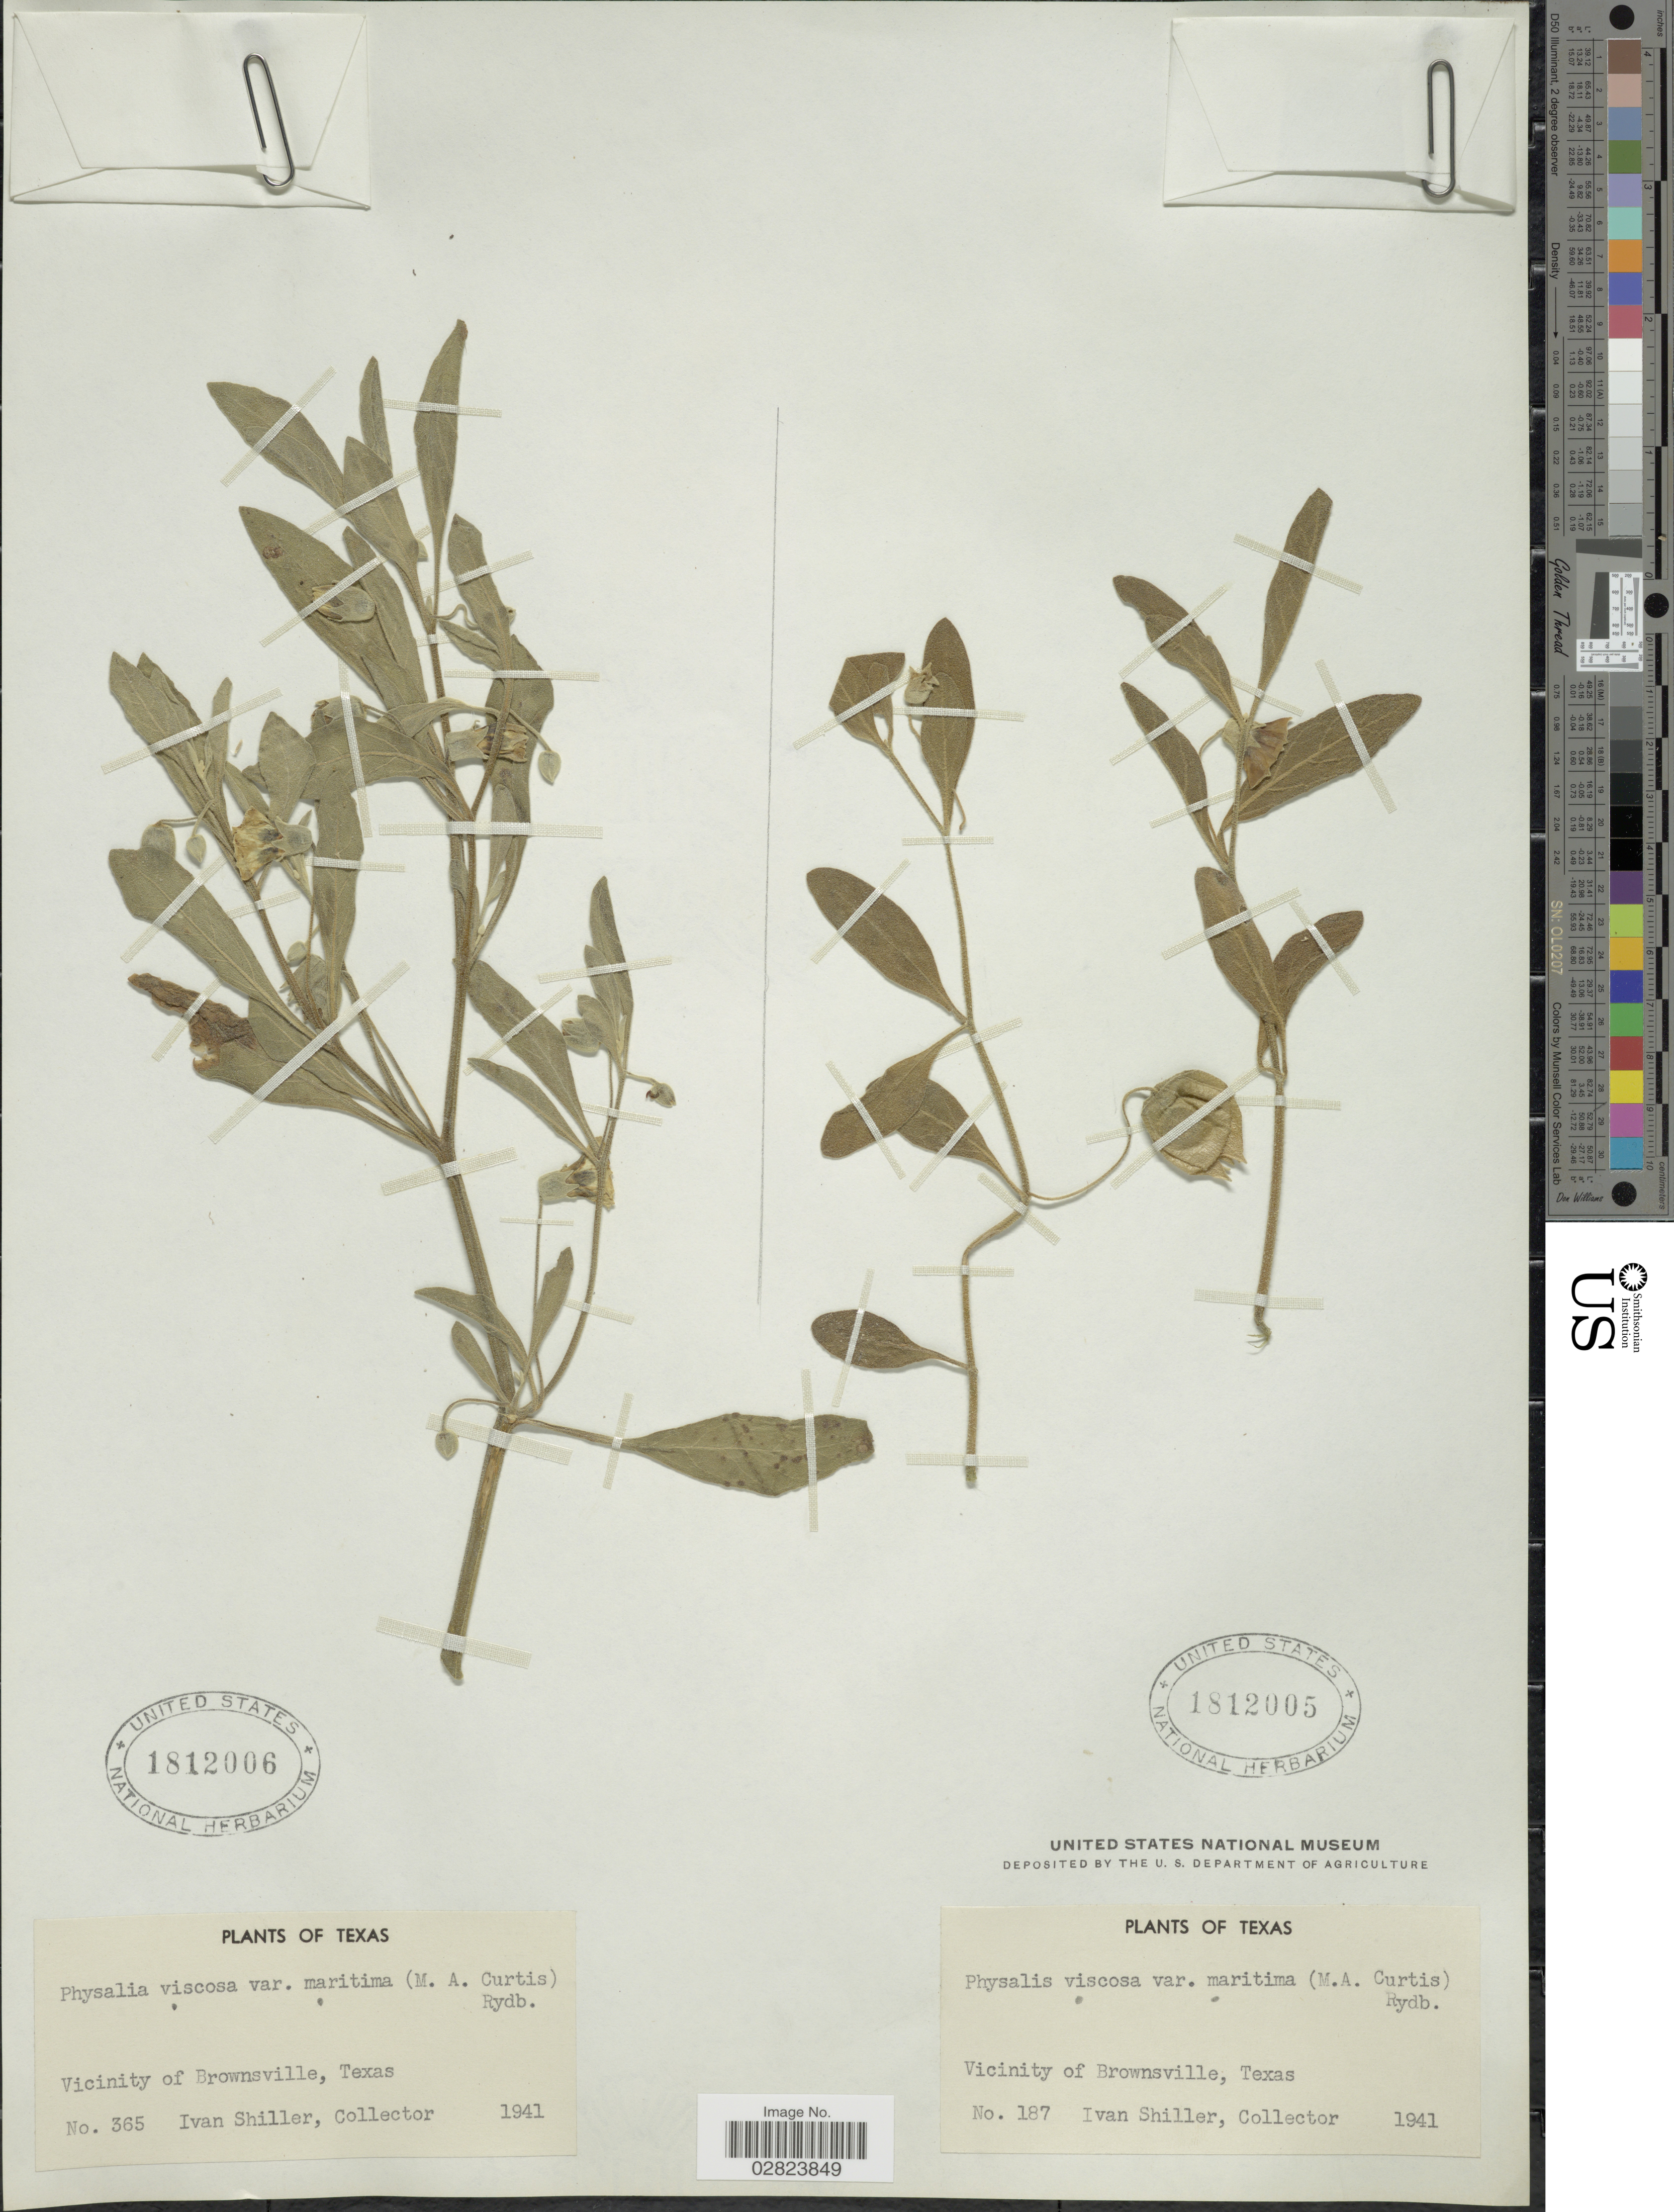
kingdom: Plantae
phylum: Tracheophyta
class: Magnoliopsida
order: Solanales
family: Solanaceae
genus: Physalis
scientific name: Physalis maritima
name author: M.A. Curtis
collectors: I. Shiller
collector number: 365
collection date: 1941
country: United States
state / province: Texas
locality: Vicinity of Brownsville.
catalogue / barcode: US 1812006